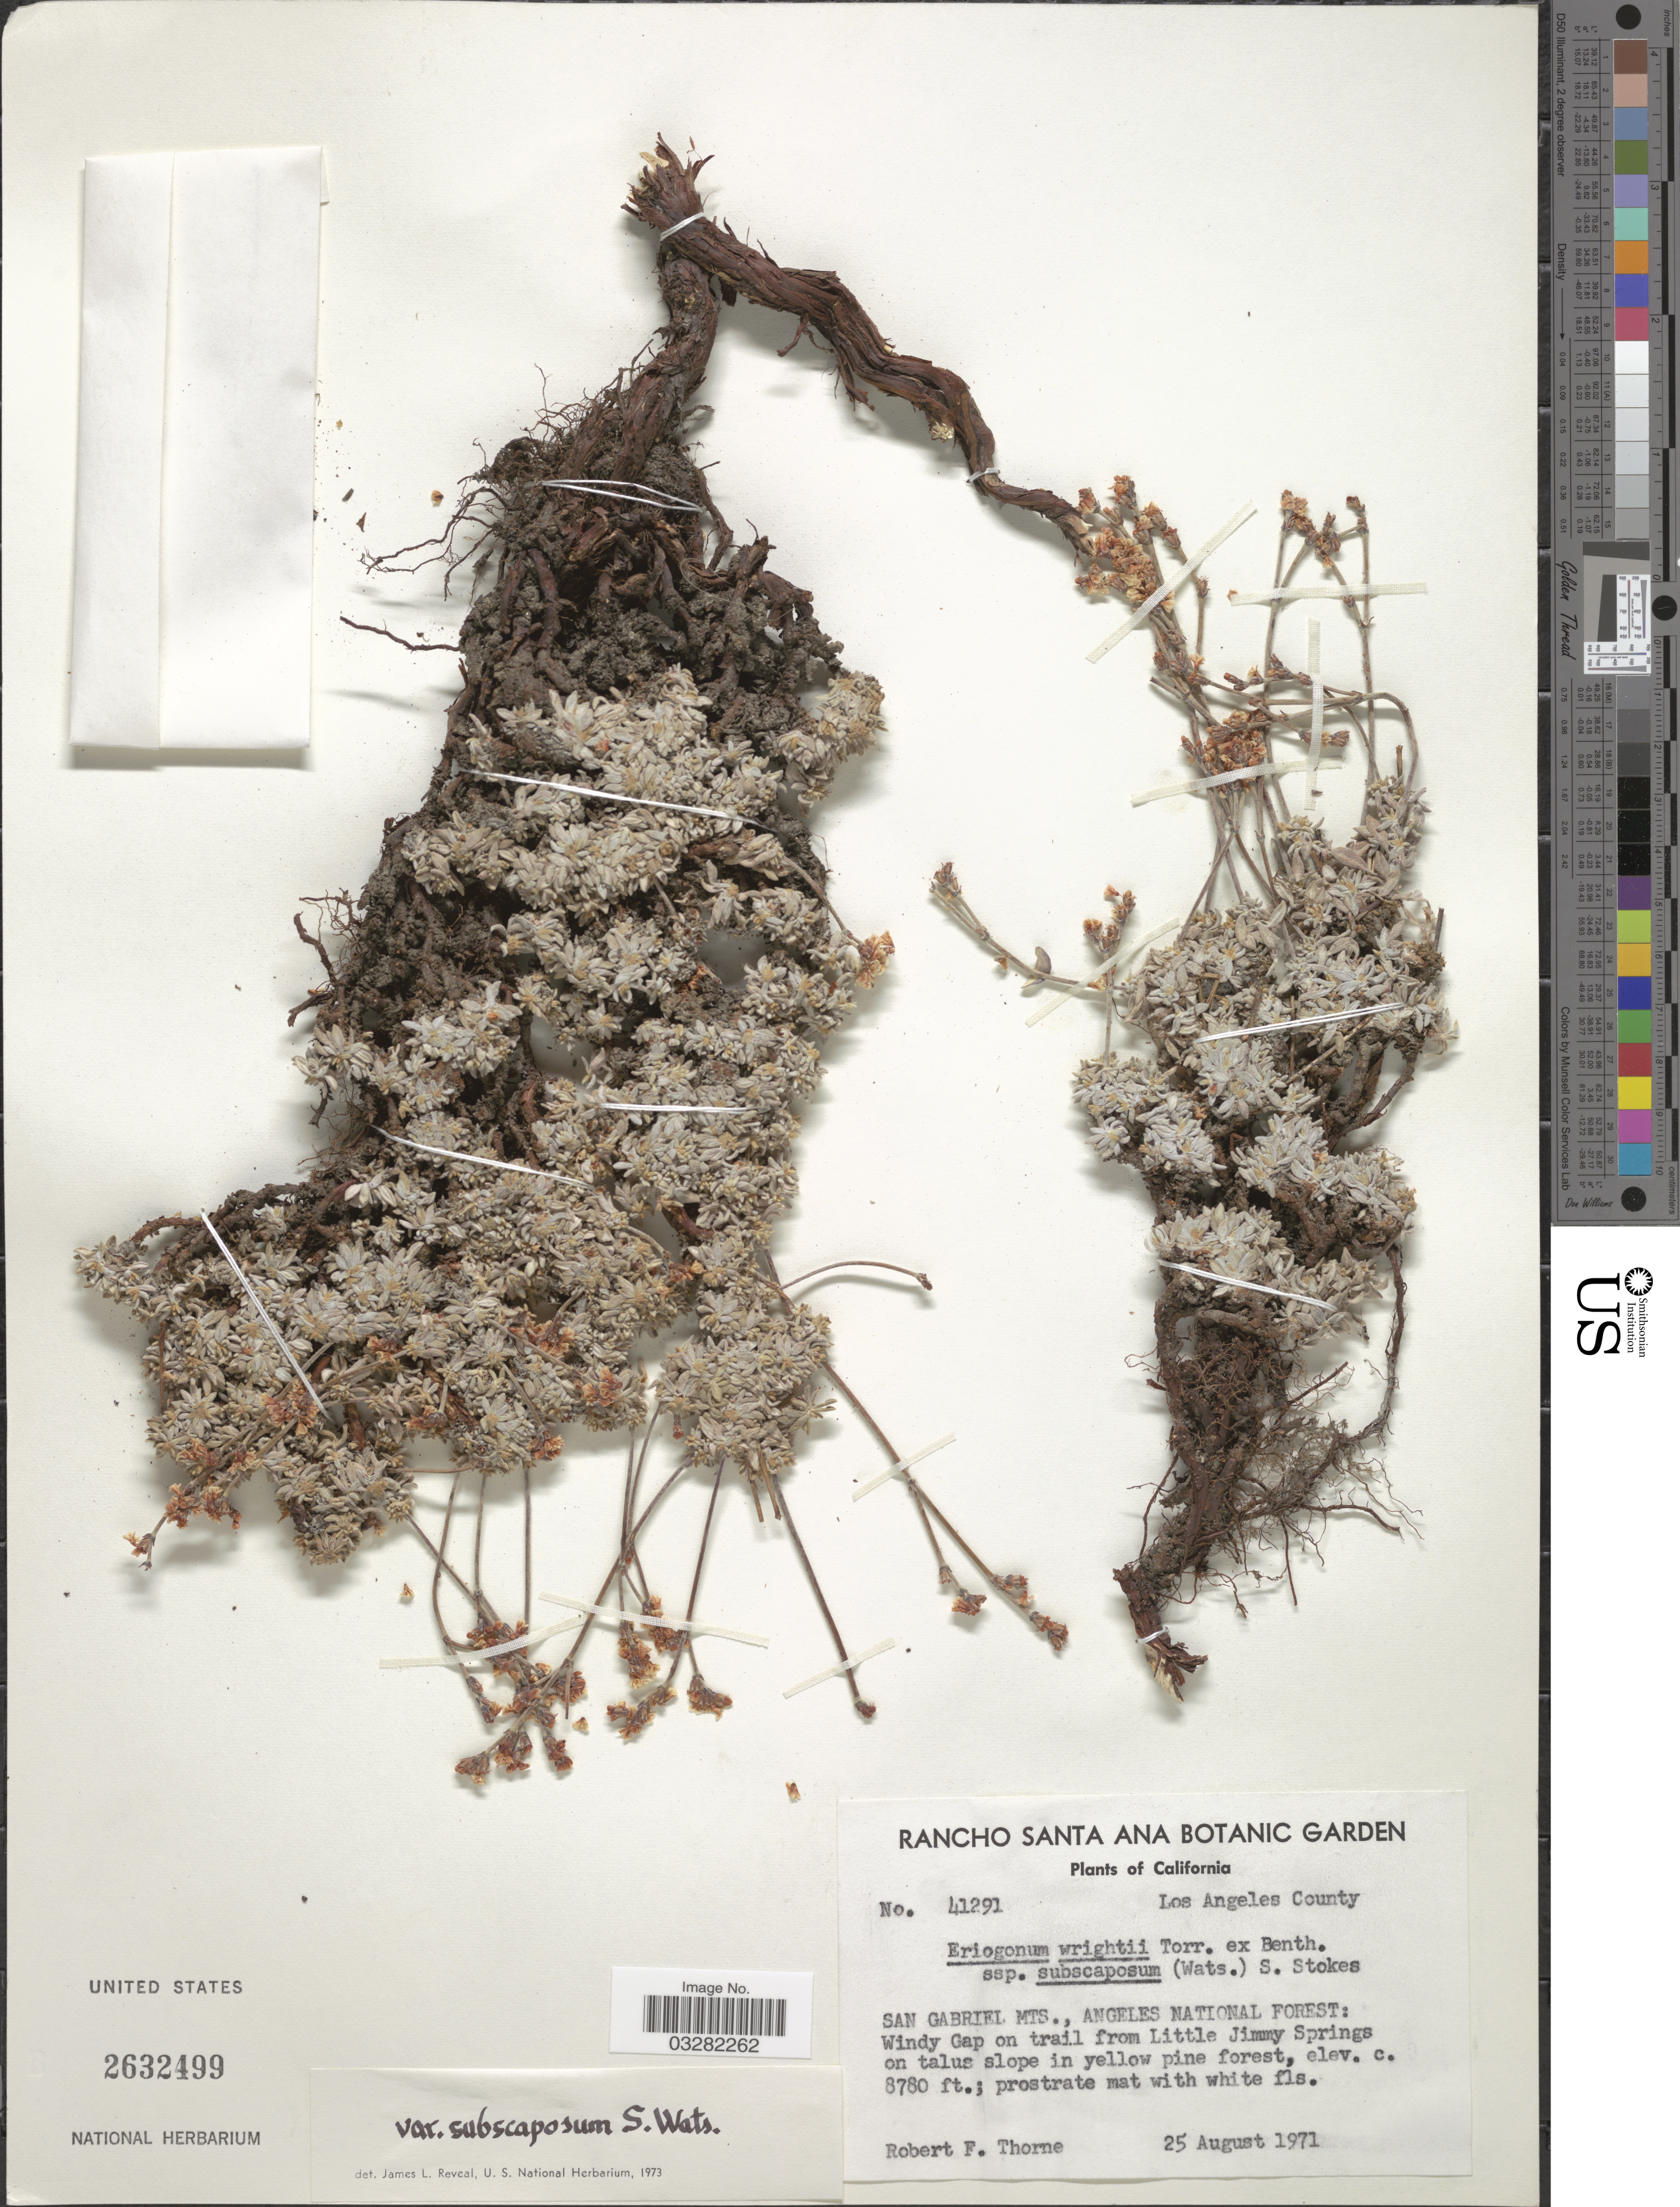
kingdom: Plantae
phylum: Tracheophyta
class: Magnoliopsida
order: Caryophyllales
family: Polygonaceae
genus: Eriogonum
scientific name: Eriogonum wrightii var. subscaposum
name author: S. Watson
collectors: R. F. Thorne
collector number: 41291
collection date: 1971-08-25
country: United States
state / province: California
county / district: Los Angeles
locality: Los Angeles County. San Gabriel Mts., Angeles National Forest: Windy Gap on trail from Little Jimmy Springs.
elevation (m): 2676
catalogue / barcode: US 2632499